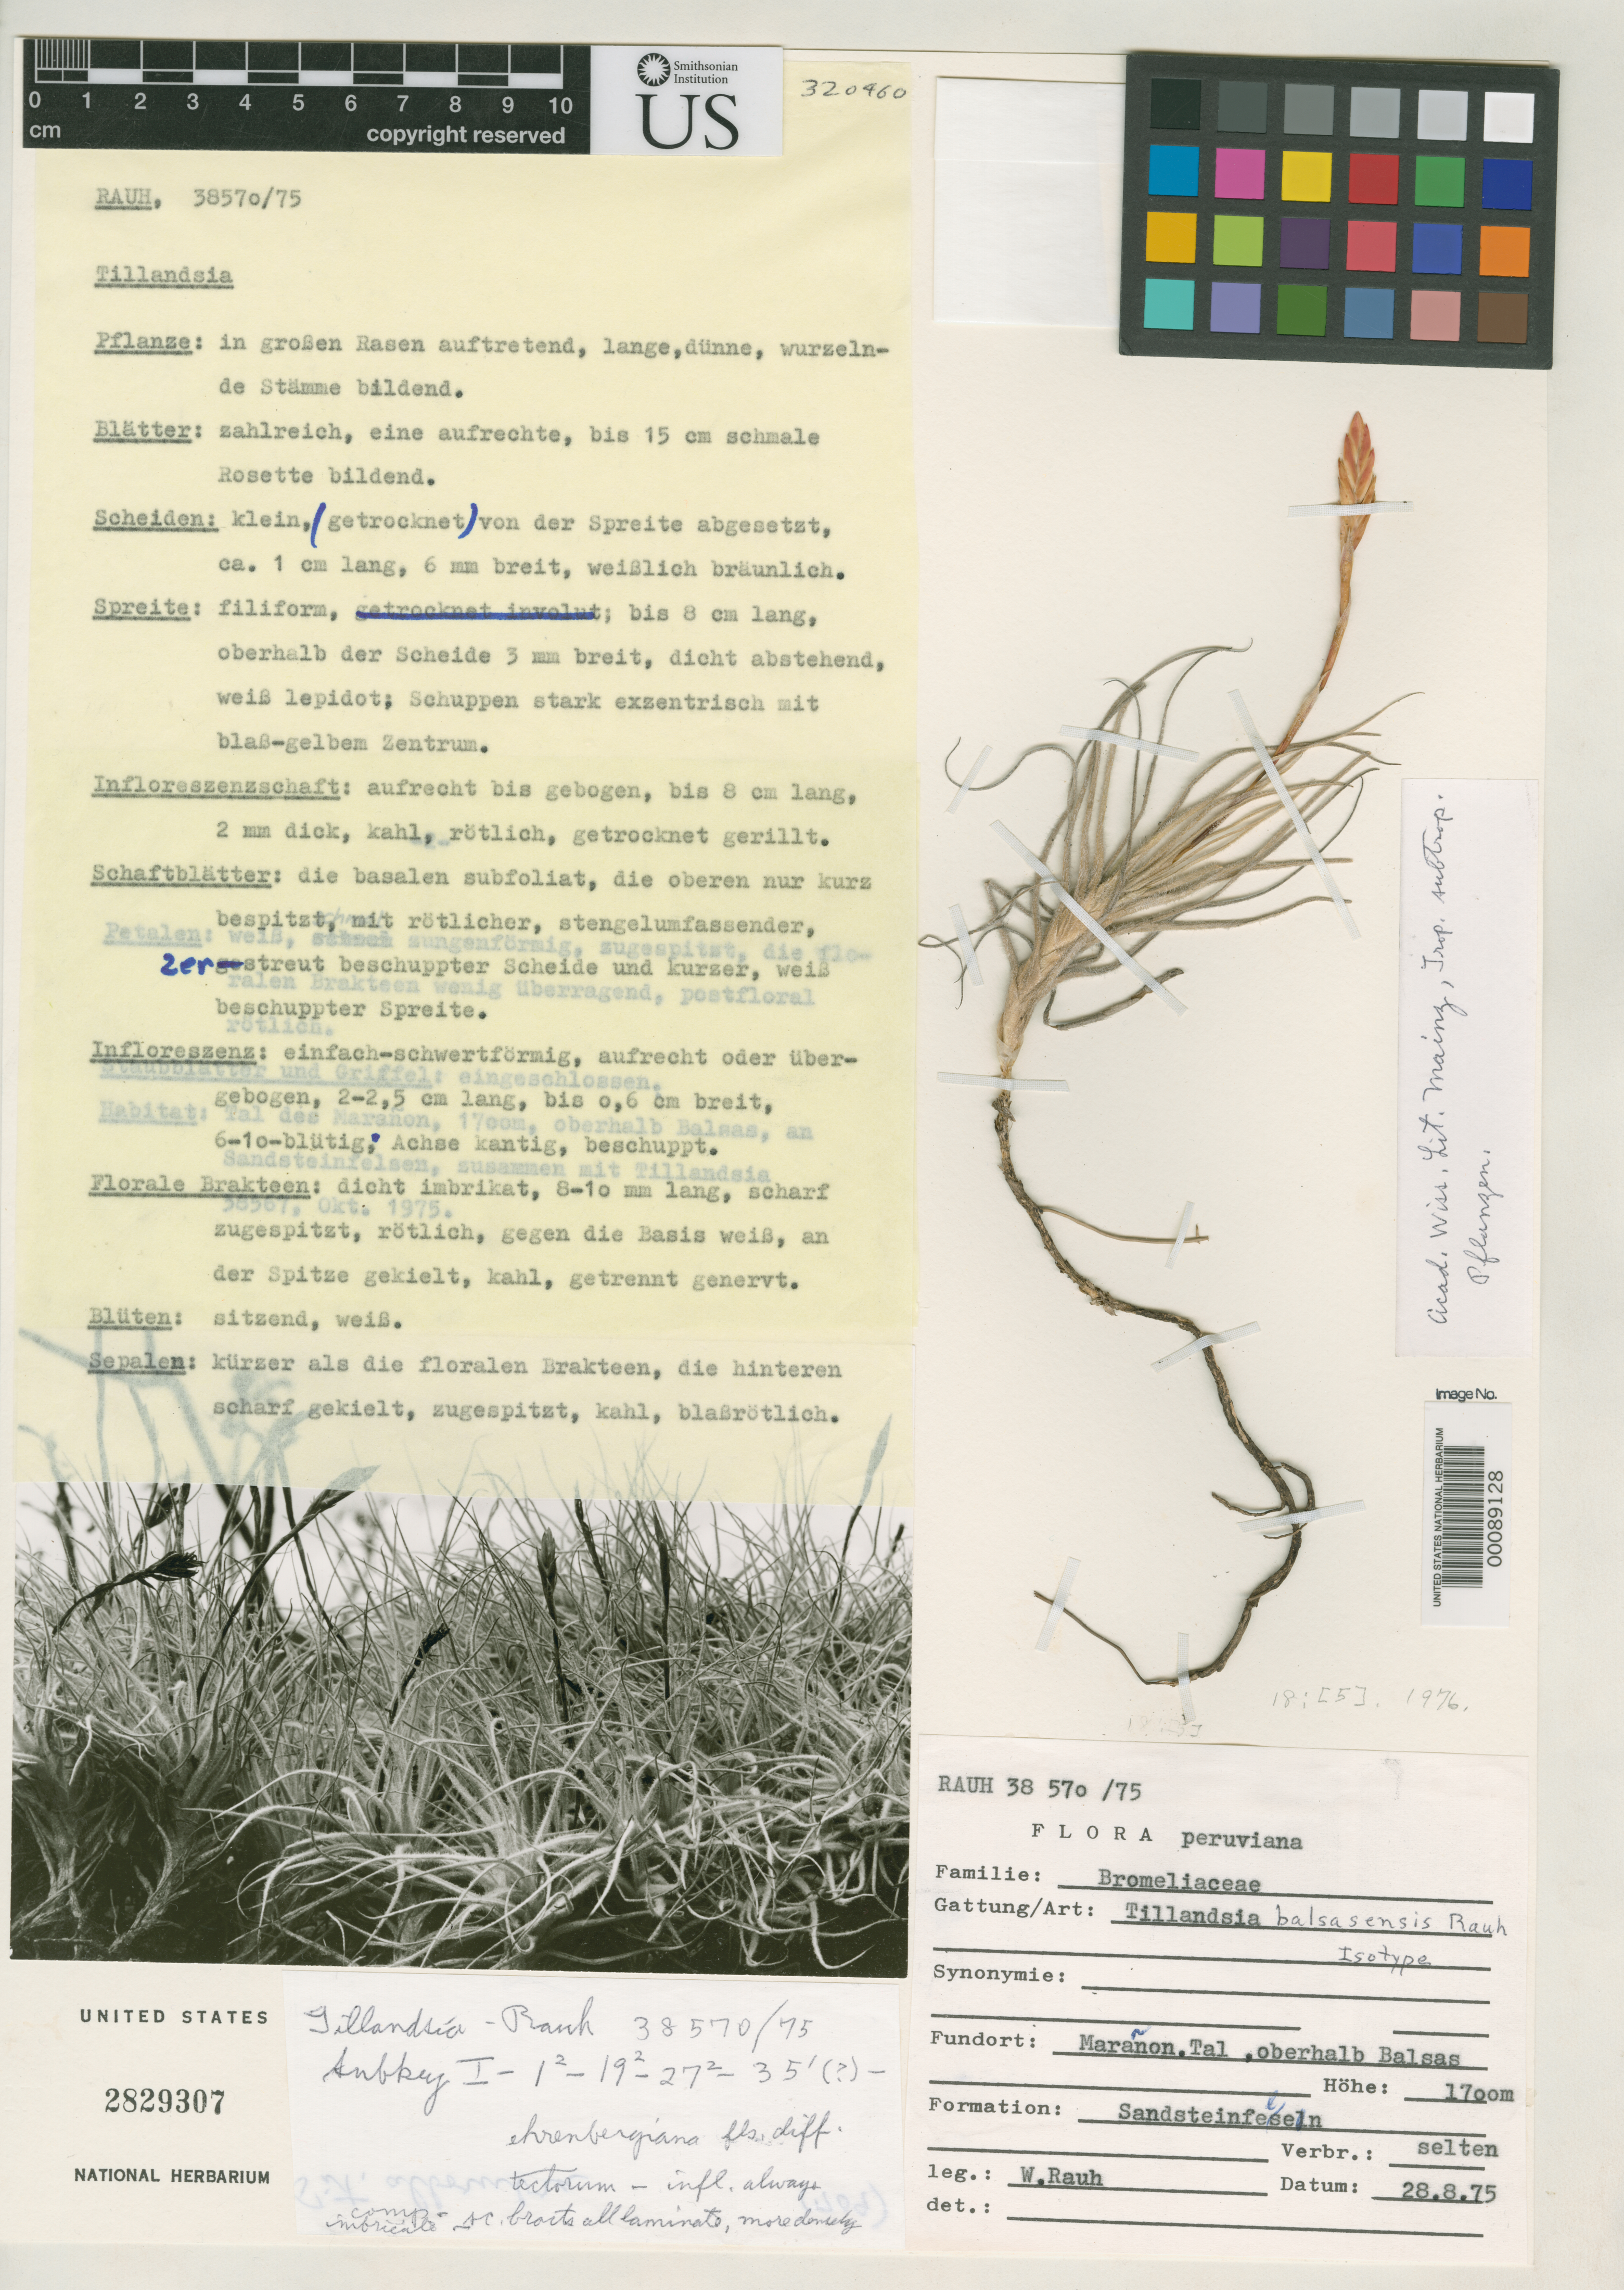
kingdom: Plantae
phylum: Tracheophyta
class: Liliopsida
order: Poales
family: Bromeliaceae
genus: Tillandsia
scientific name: Tillandsia balsasensis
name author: Rauh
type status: Isotype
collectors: W. Rauh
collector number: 38570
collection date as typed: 28 Aug 1975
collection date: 1975-08-28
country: Peru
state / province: Amazonas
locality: "Vallis Río Maranon" 20 km above Balsas, in direction of Leimebamba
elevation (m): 1700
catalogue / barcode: US 2829307